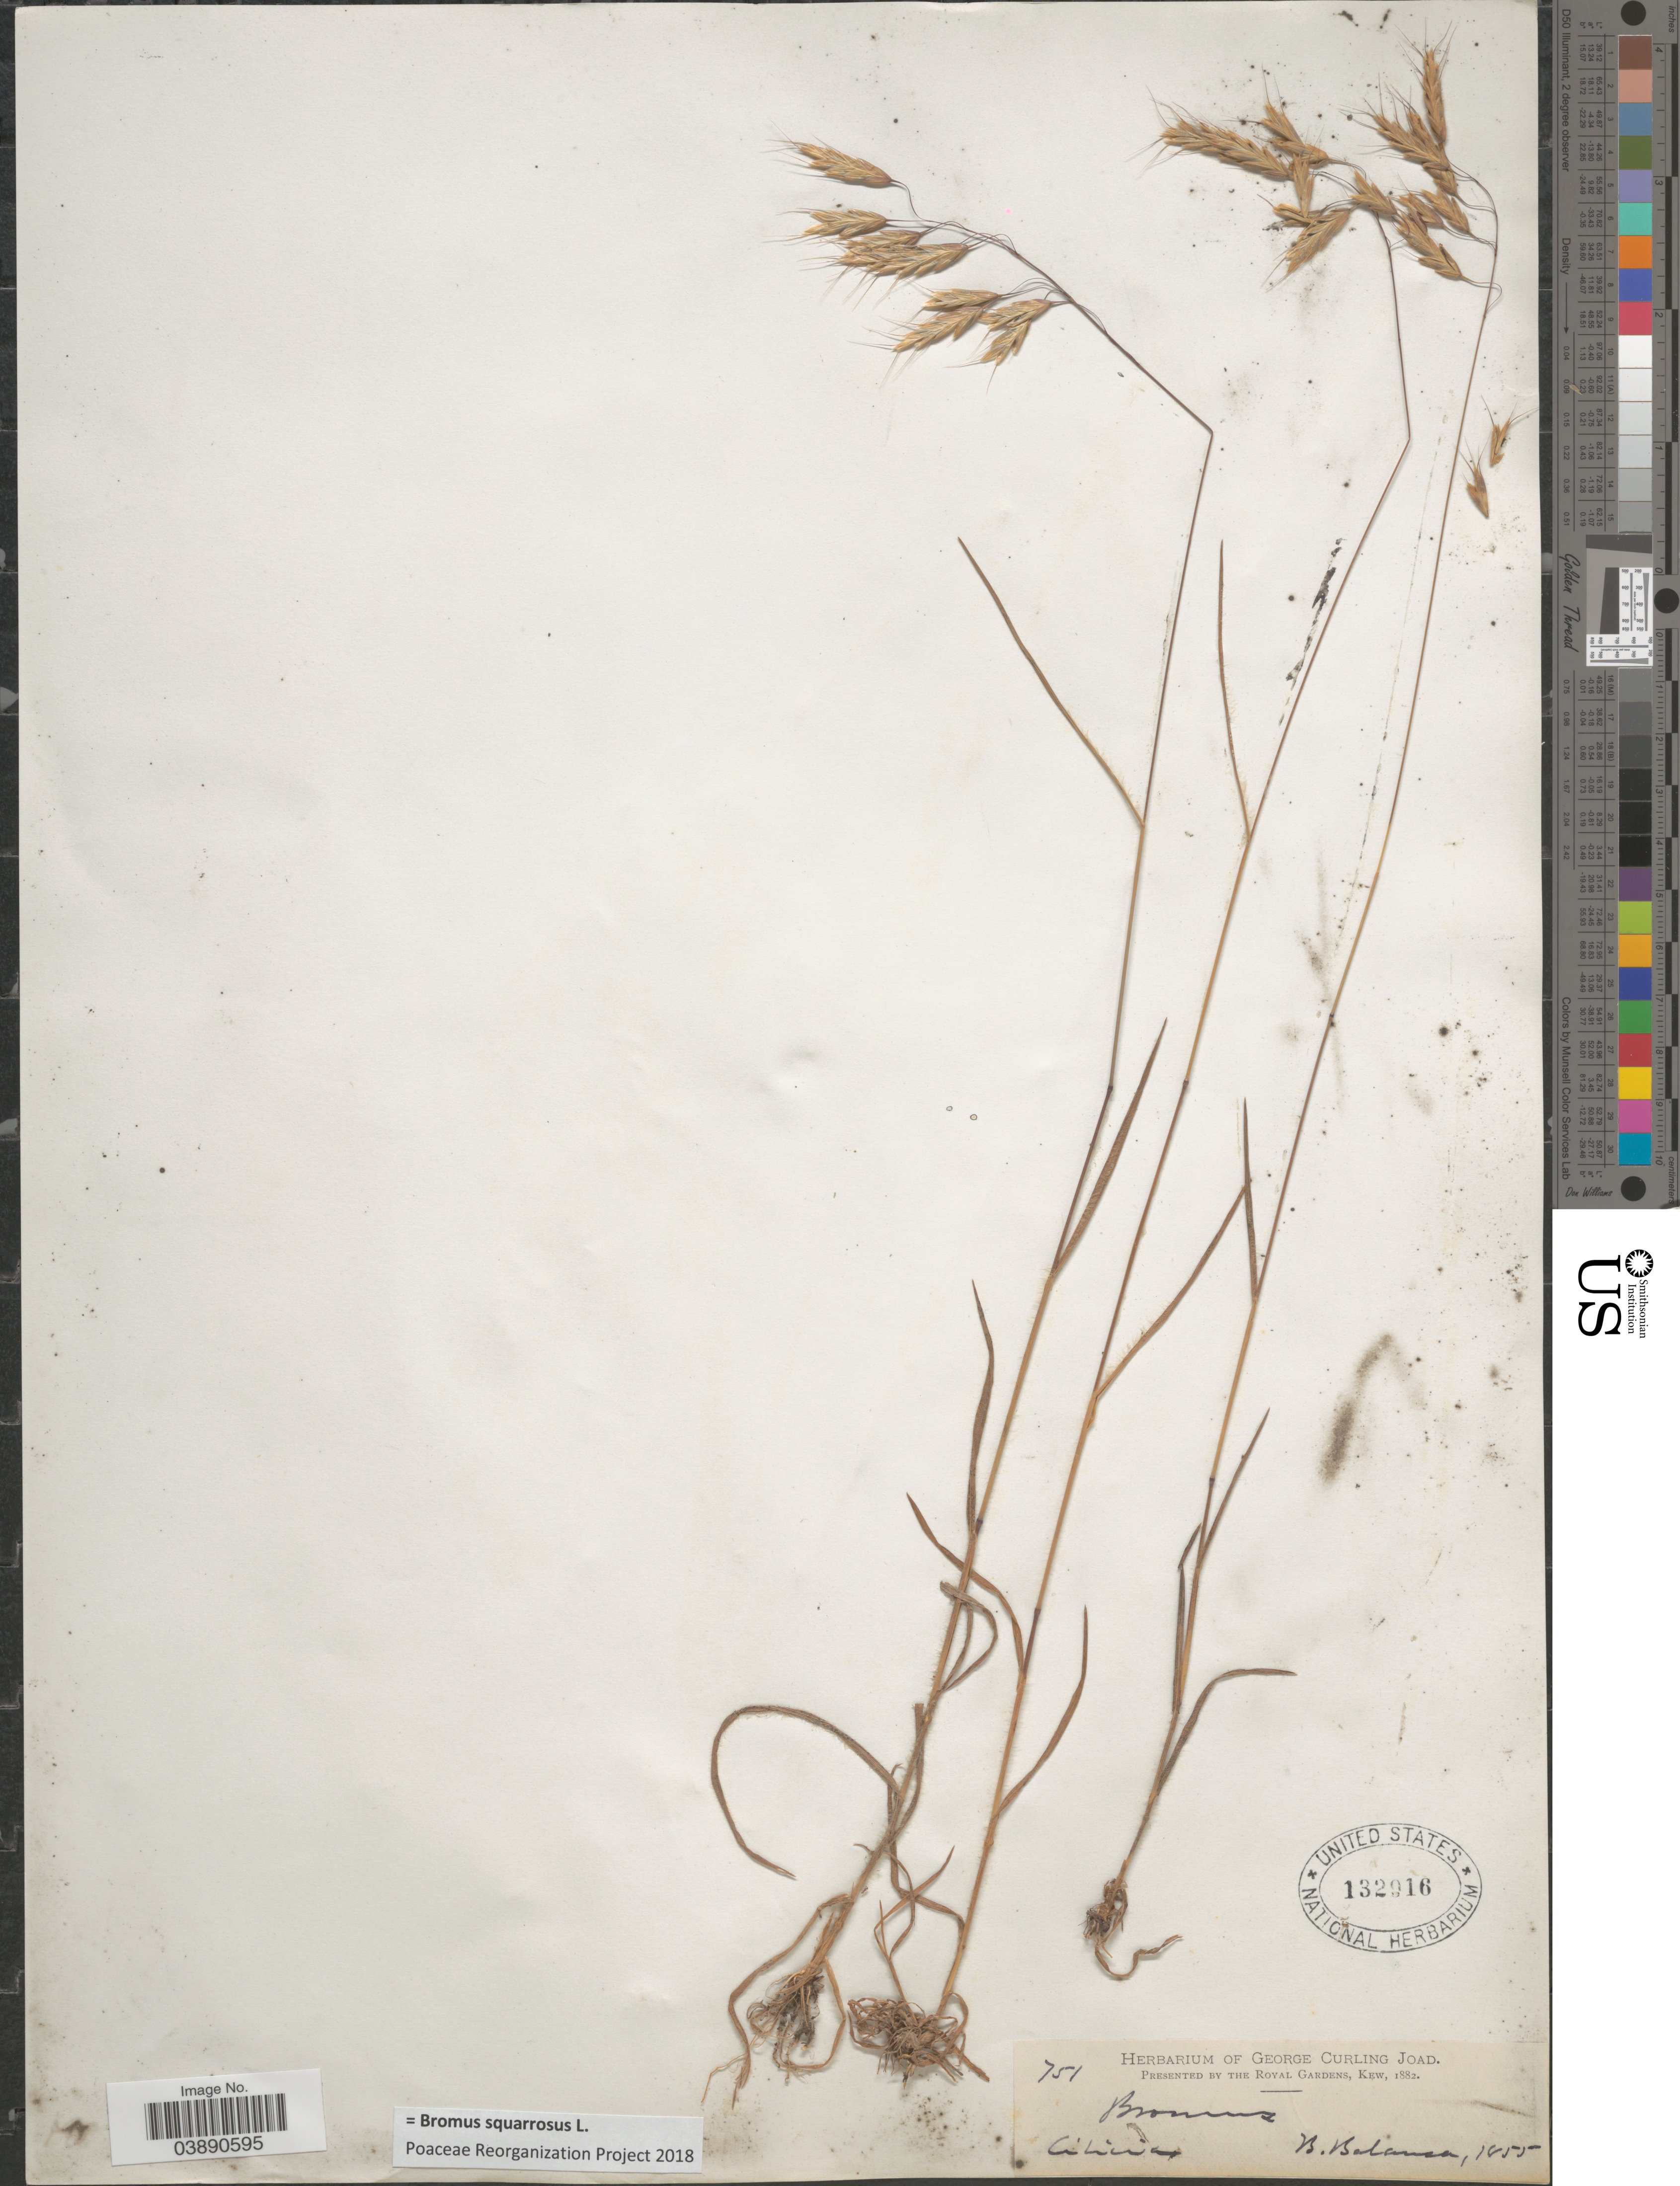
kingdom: Plantae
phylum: Tracheophyta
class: Liliopsida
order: Poales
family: Poaceae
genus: Bromus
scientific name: Bromus squarrosus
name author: L.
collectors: B. Balansa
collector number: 751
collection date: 1855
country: Turkey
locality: Cilicia.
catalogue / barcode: US 132916